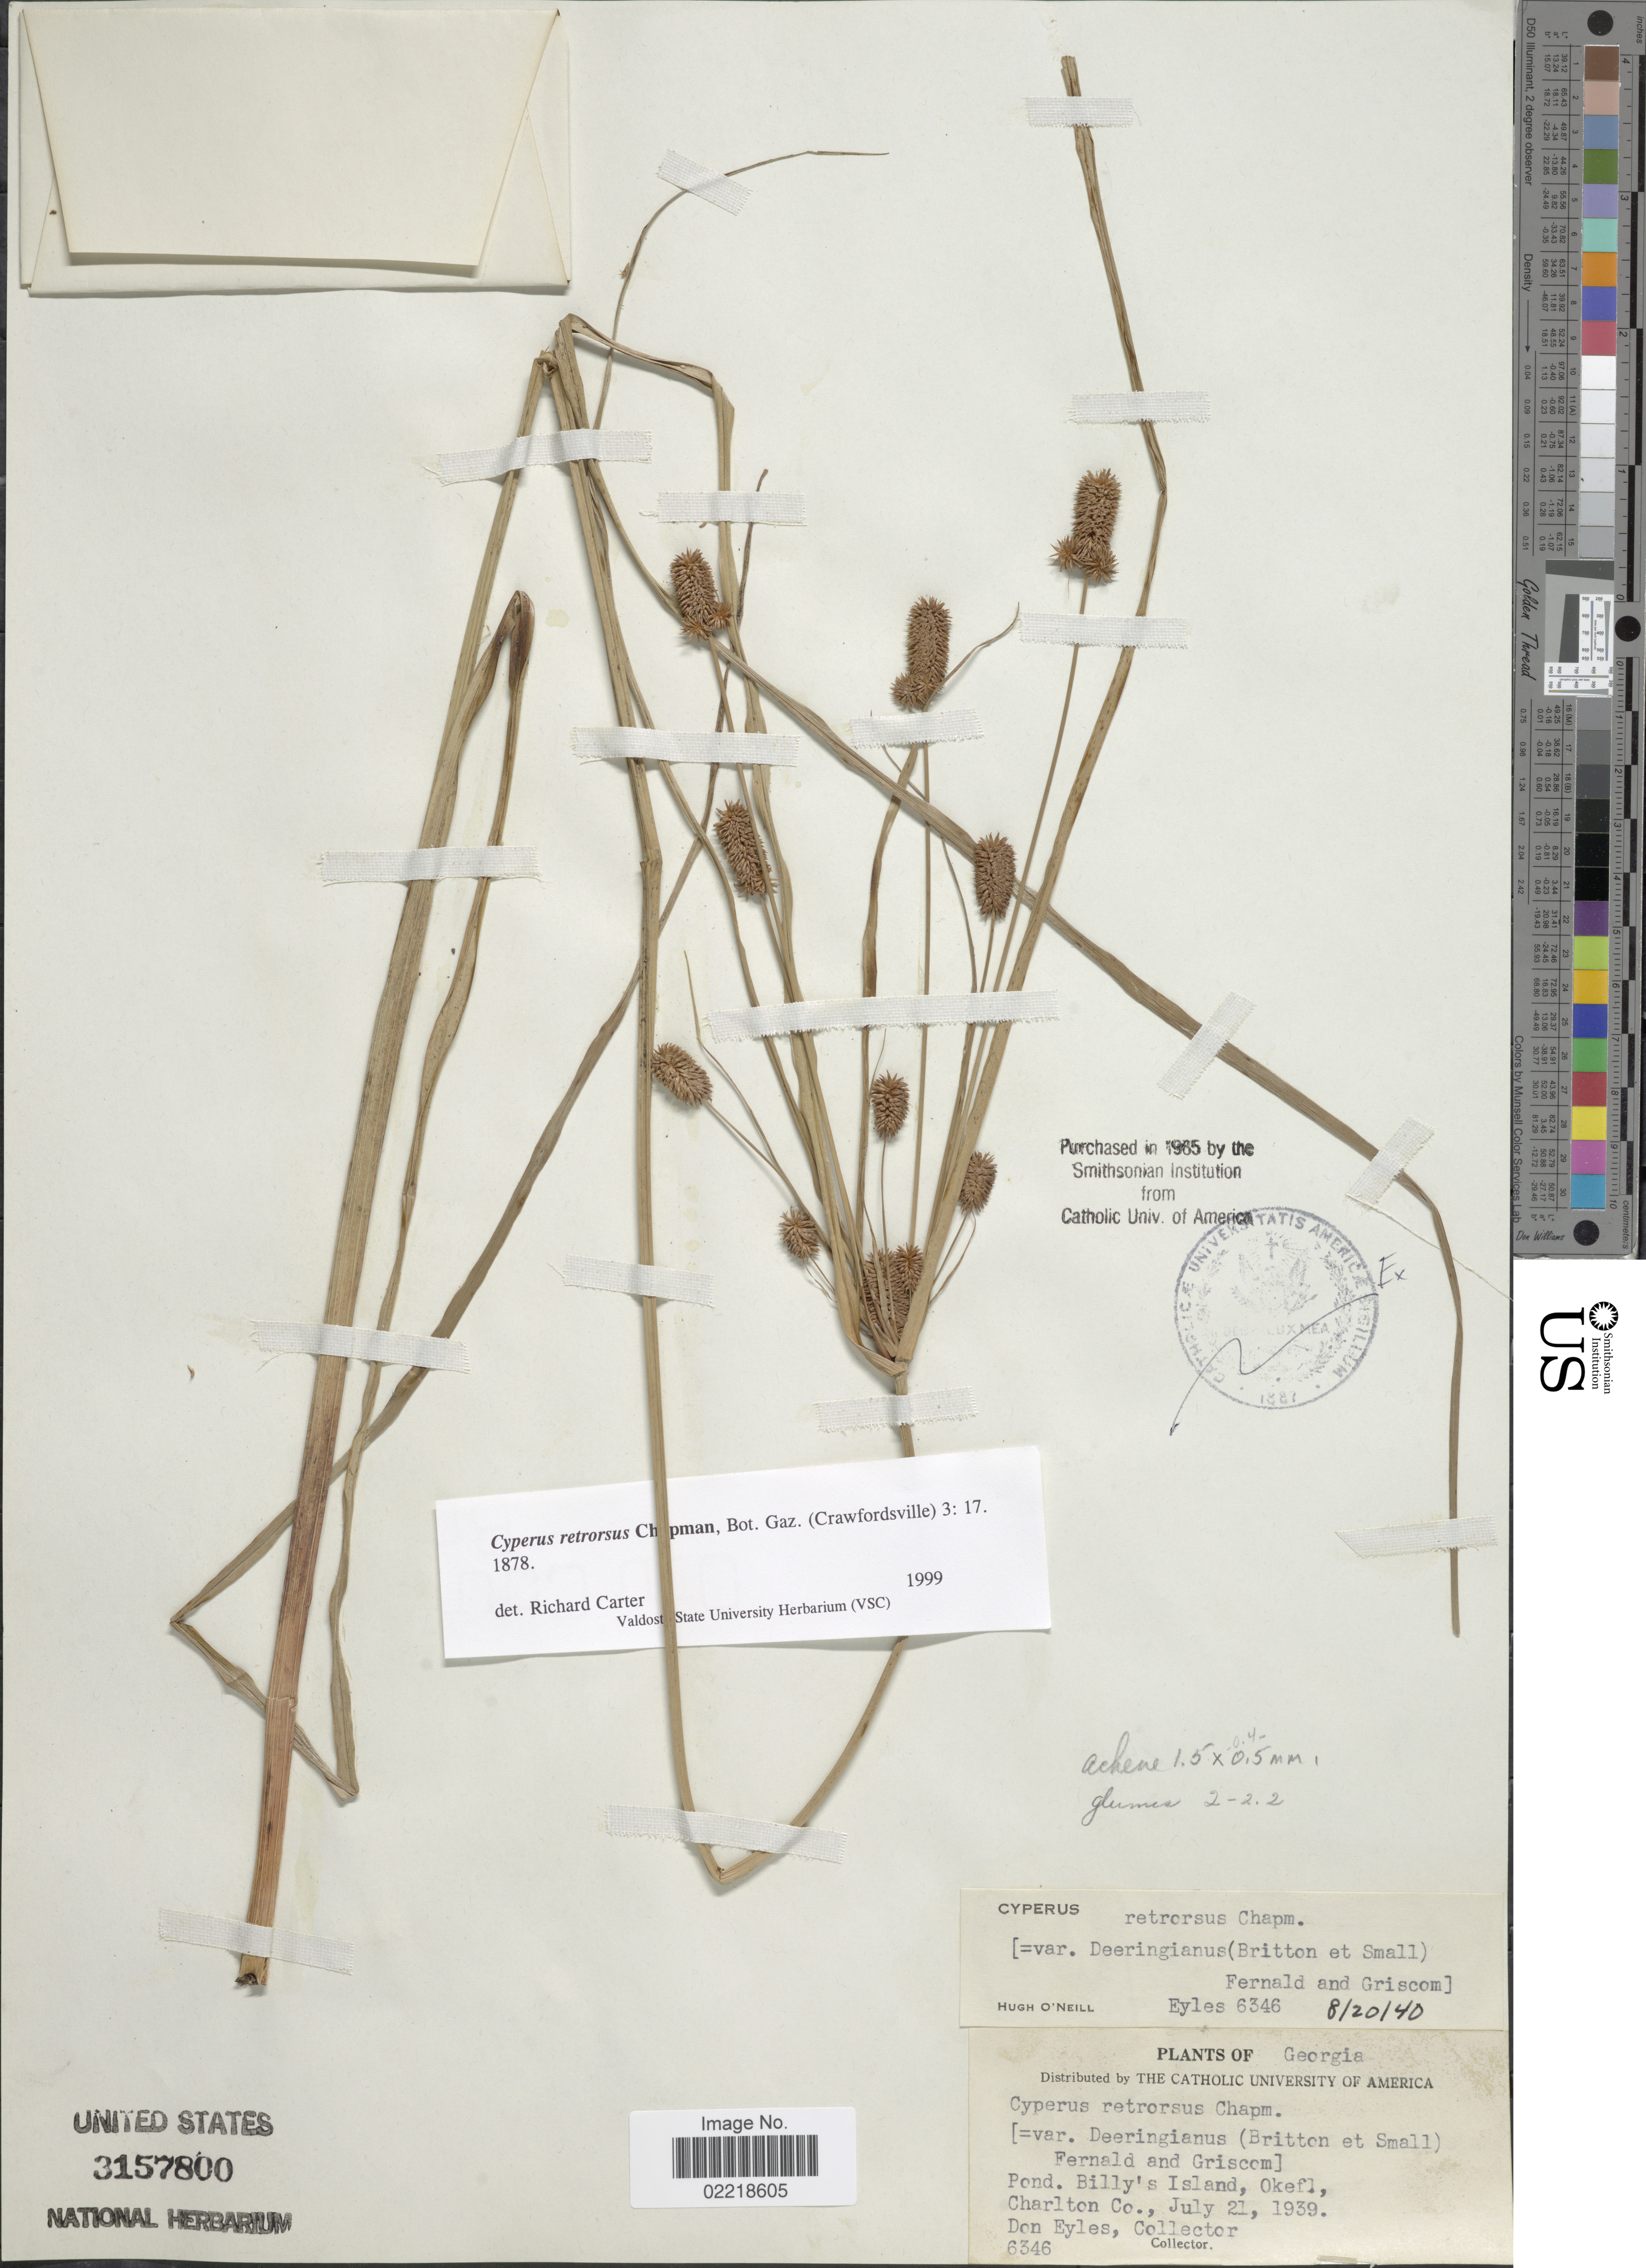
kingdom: Plantae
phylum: Tracheophyta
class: Liliopsida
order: Poales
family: Cyperaceae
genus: Cyperus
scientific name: Cyperus retrorsus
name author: Chapm.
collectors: D. Eyles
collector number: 6346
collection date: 1939-07-21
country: United States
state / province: Georgia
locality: Pond. Billy's Island, Okefl., Charlton Co.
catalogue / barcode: US 3157800